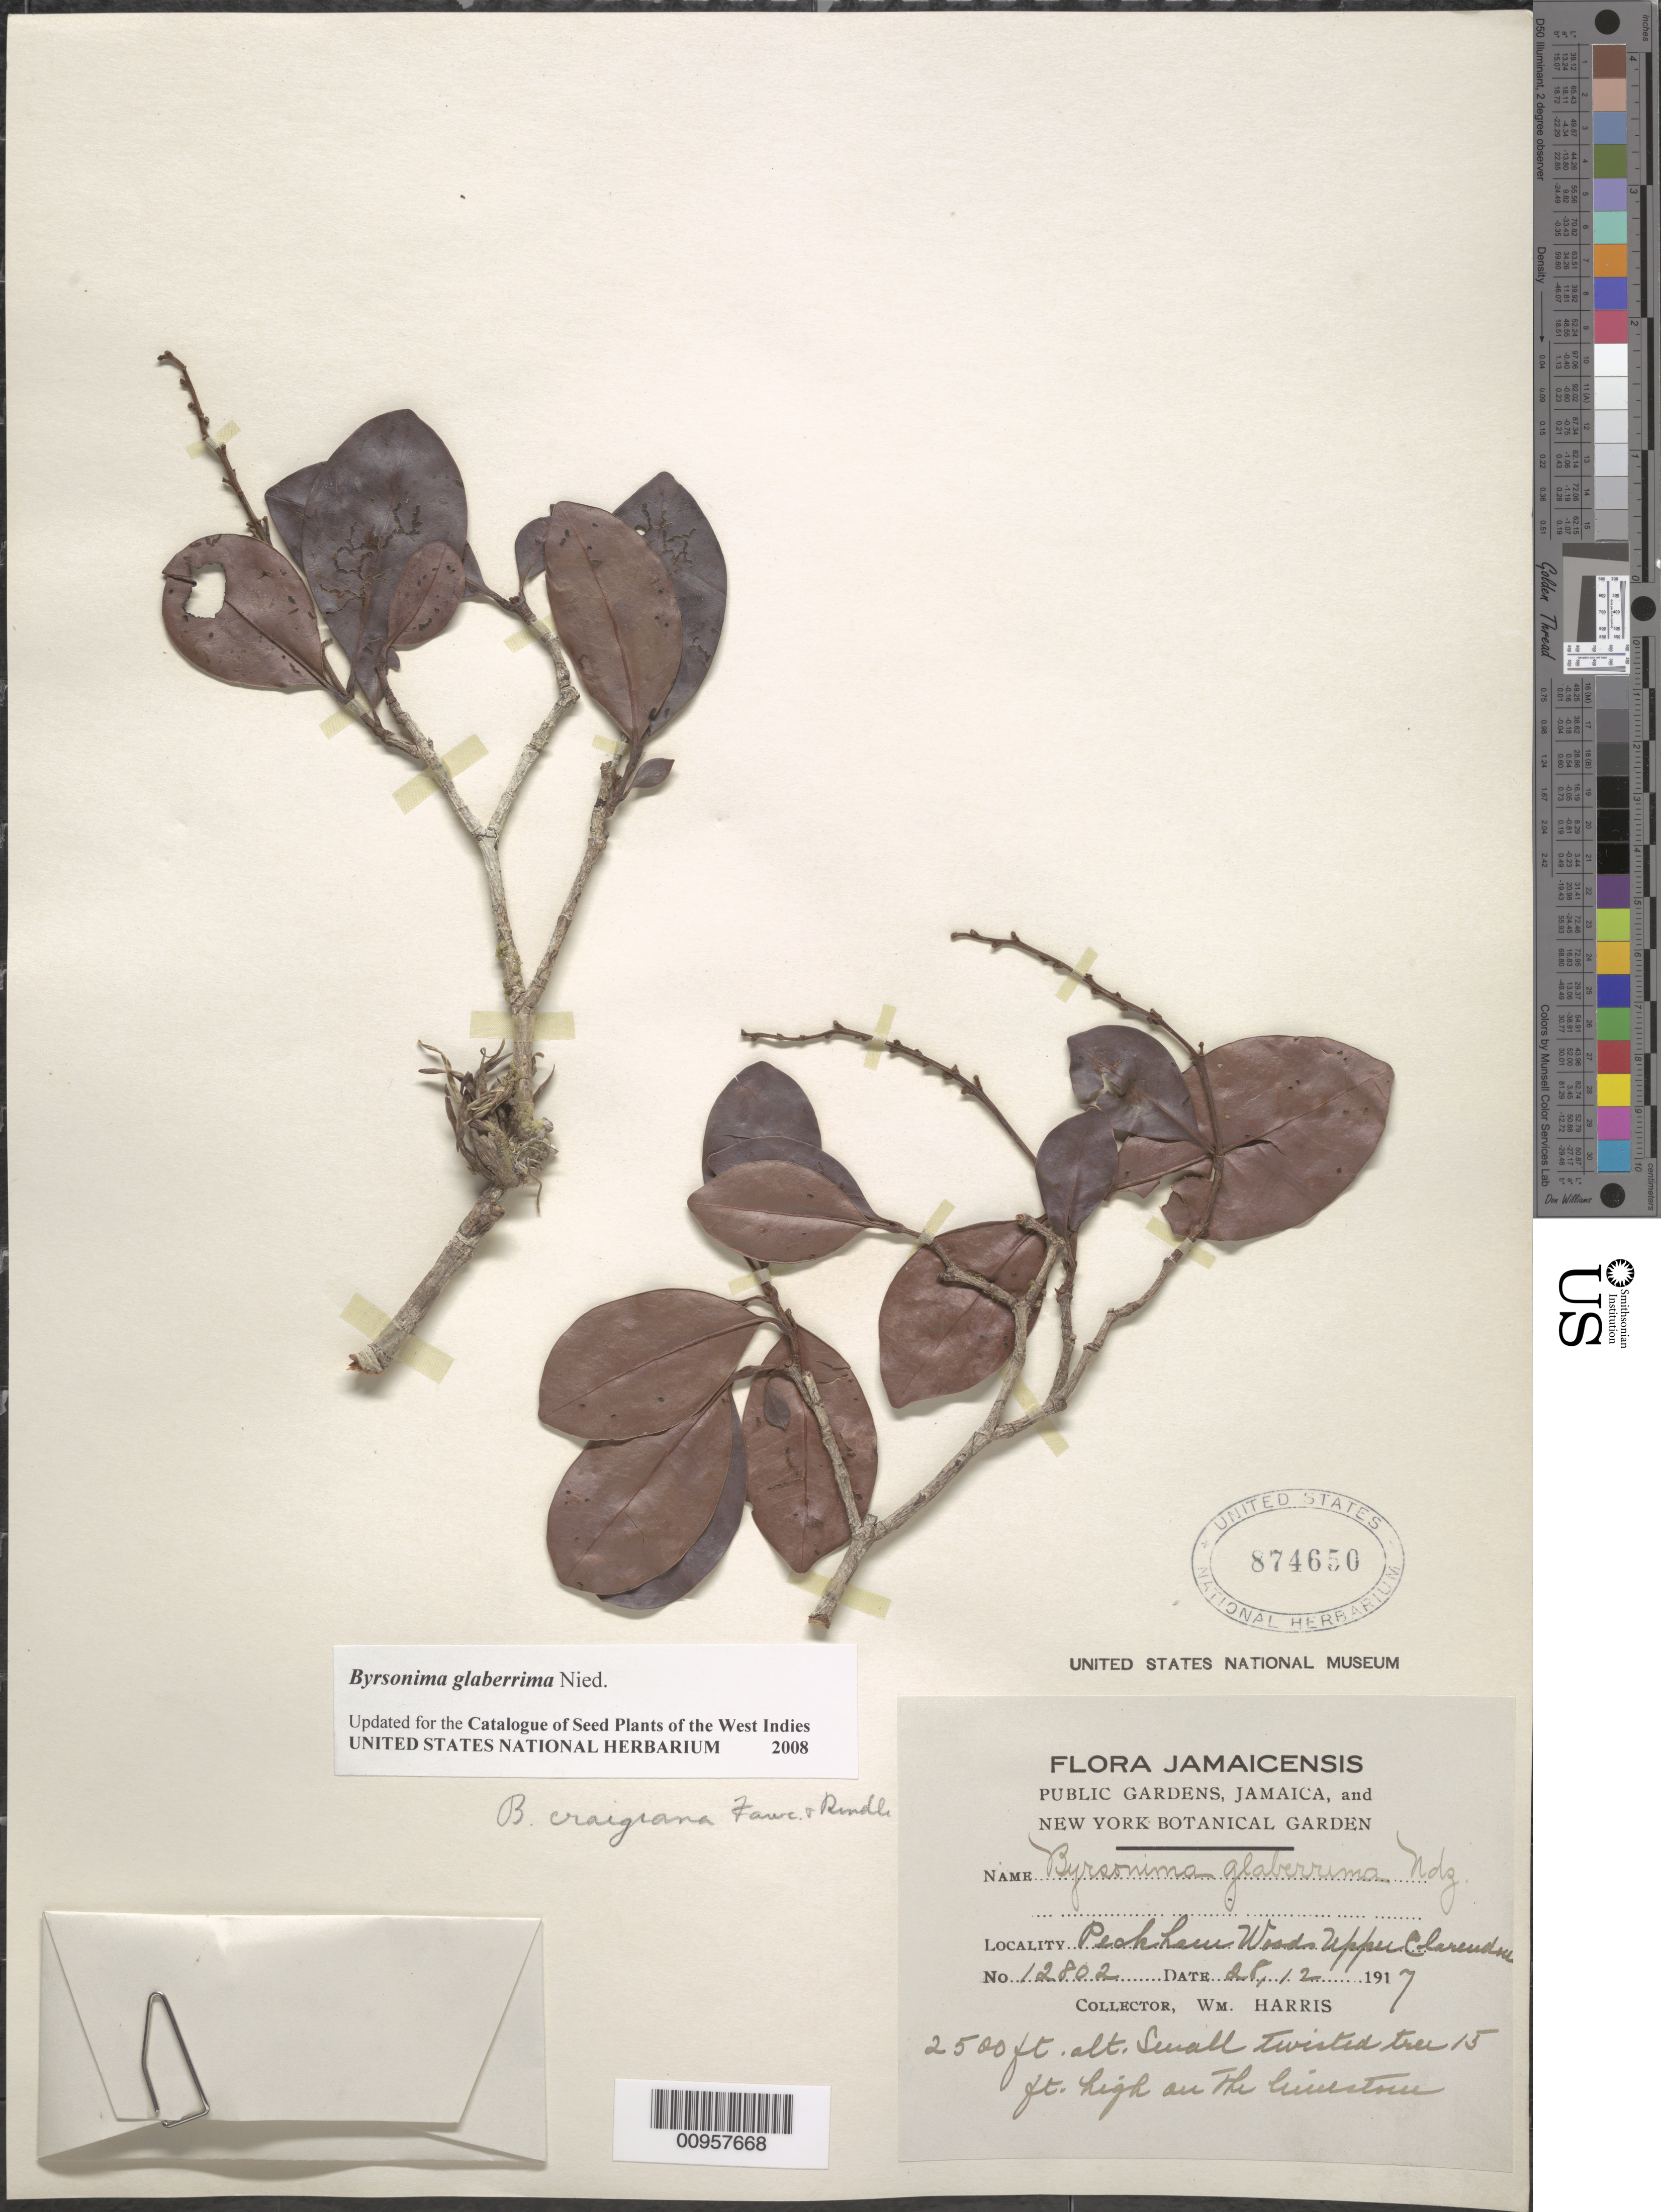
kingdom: Plantae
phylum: Tracheophyta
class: Magnoliopsida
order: Malpighiales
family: Malpighiaceae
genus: Byrsonima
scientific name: Byrsonima glaberrima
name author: Nied.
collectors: W. H. Harris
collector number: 12802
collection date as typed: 28 Dec 1917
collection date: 1917-12-28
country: Jamaica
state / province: Clarendon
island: Jamaica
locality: Peckham Woods, Upper Clarendon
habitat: On the limestone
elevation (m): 762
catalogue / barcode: US 874650